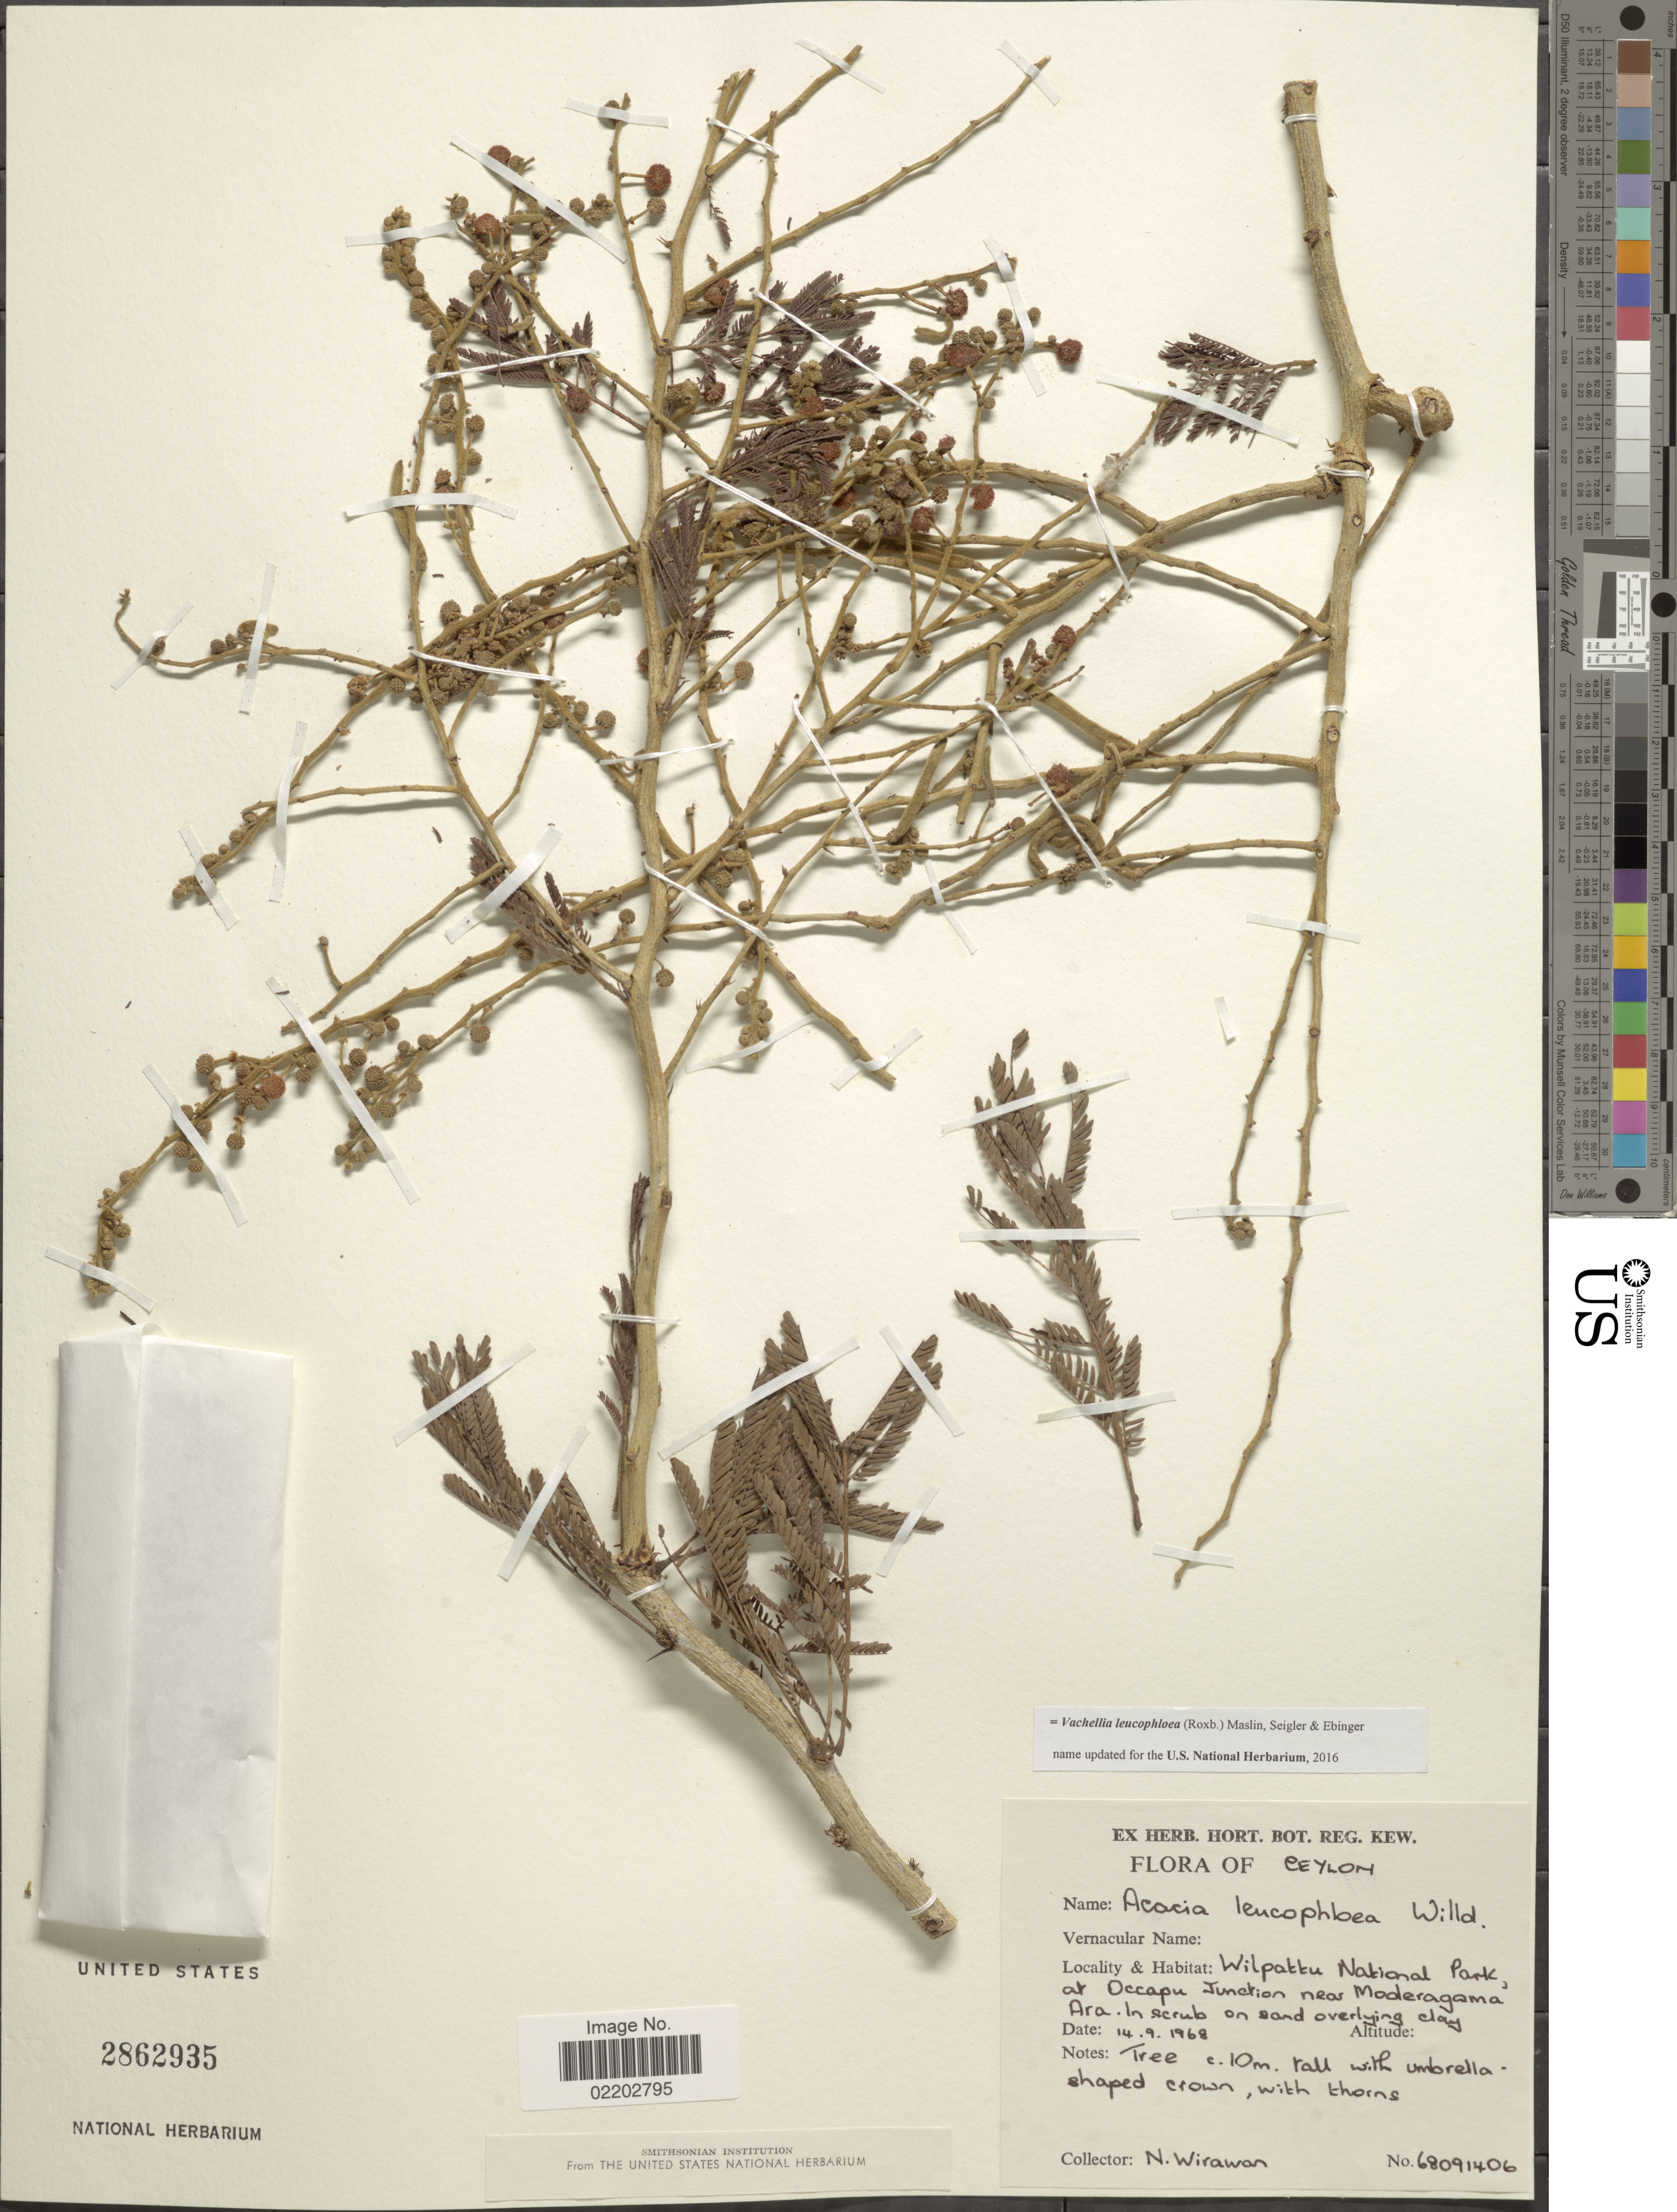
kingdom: Plantae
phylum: Tracheophyta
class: Magnoliopsida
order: Fabales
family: Fabaceae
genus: Vachellia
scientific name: Vachellia leucophloea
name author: (Roxb.) Maslin et al.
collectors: N. Wirawan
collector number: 68091406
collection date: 1968-09-14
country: Sri Lanka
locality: Wilpattu National Park, at Occapu Junction near Moderagama Ara, in scrub on sand overlying clay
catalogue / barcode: US 2862935